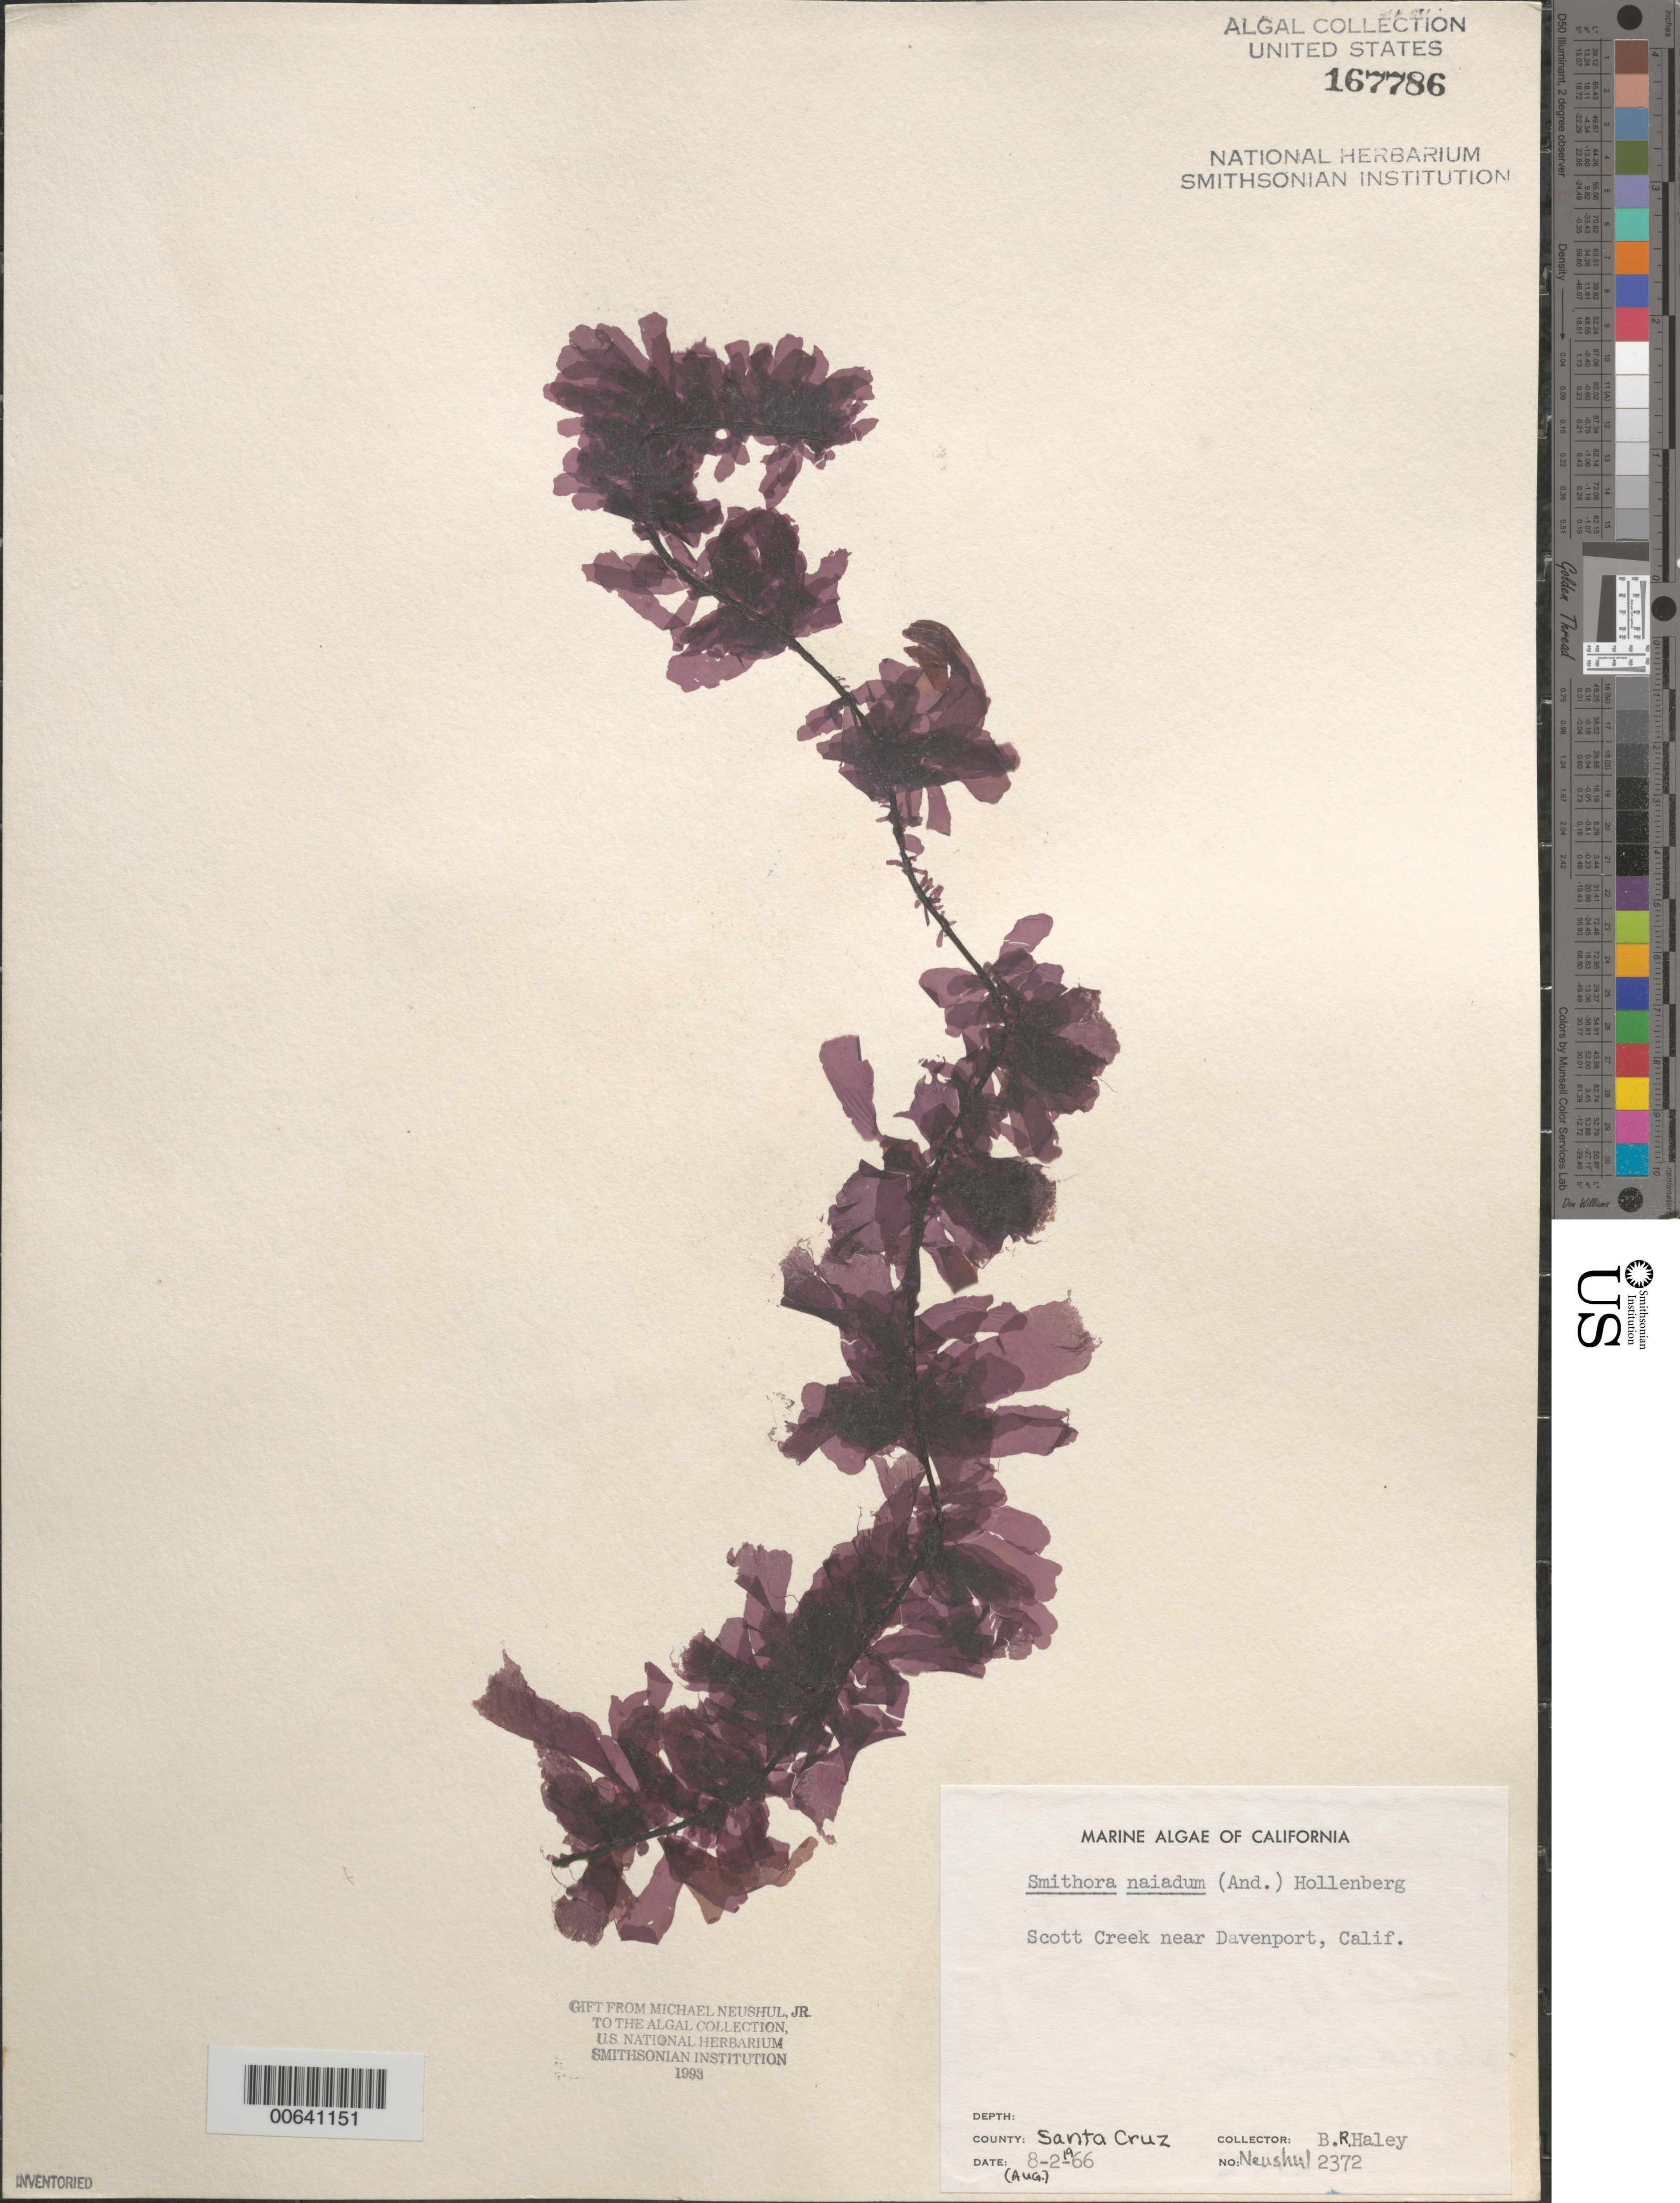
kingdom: Plantae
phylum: Rhodophyta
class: Compsopogonophyceae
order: Erythropeltidales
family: Erythrotrichiaceae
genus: Smithora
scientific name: Smithora naiadum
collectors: B. Haley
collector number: Neushul 2372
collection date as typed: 02 Aug 1966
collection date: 1966-08-02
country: United States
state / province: California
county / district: Santa Cruz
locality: Scott Creek, near Davenport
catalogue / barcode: US 167786